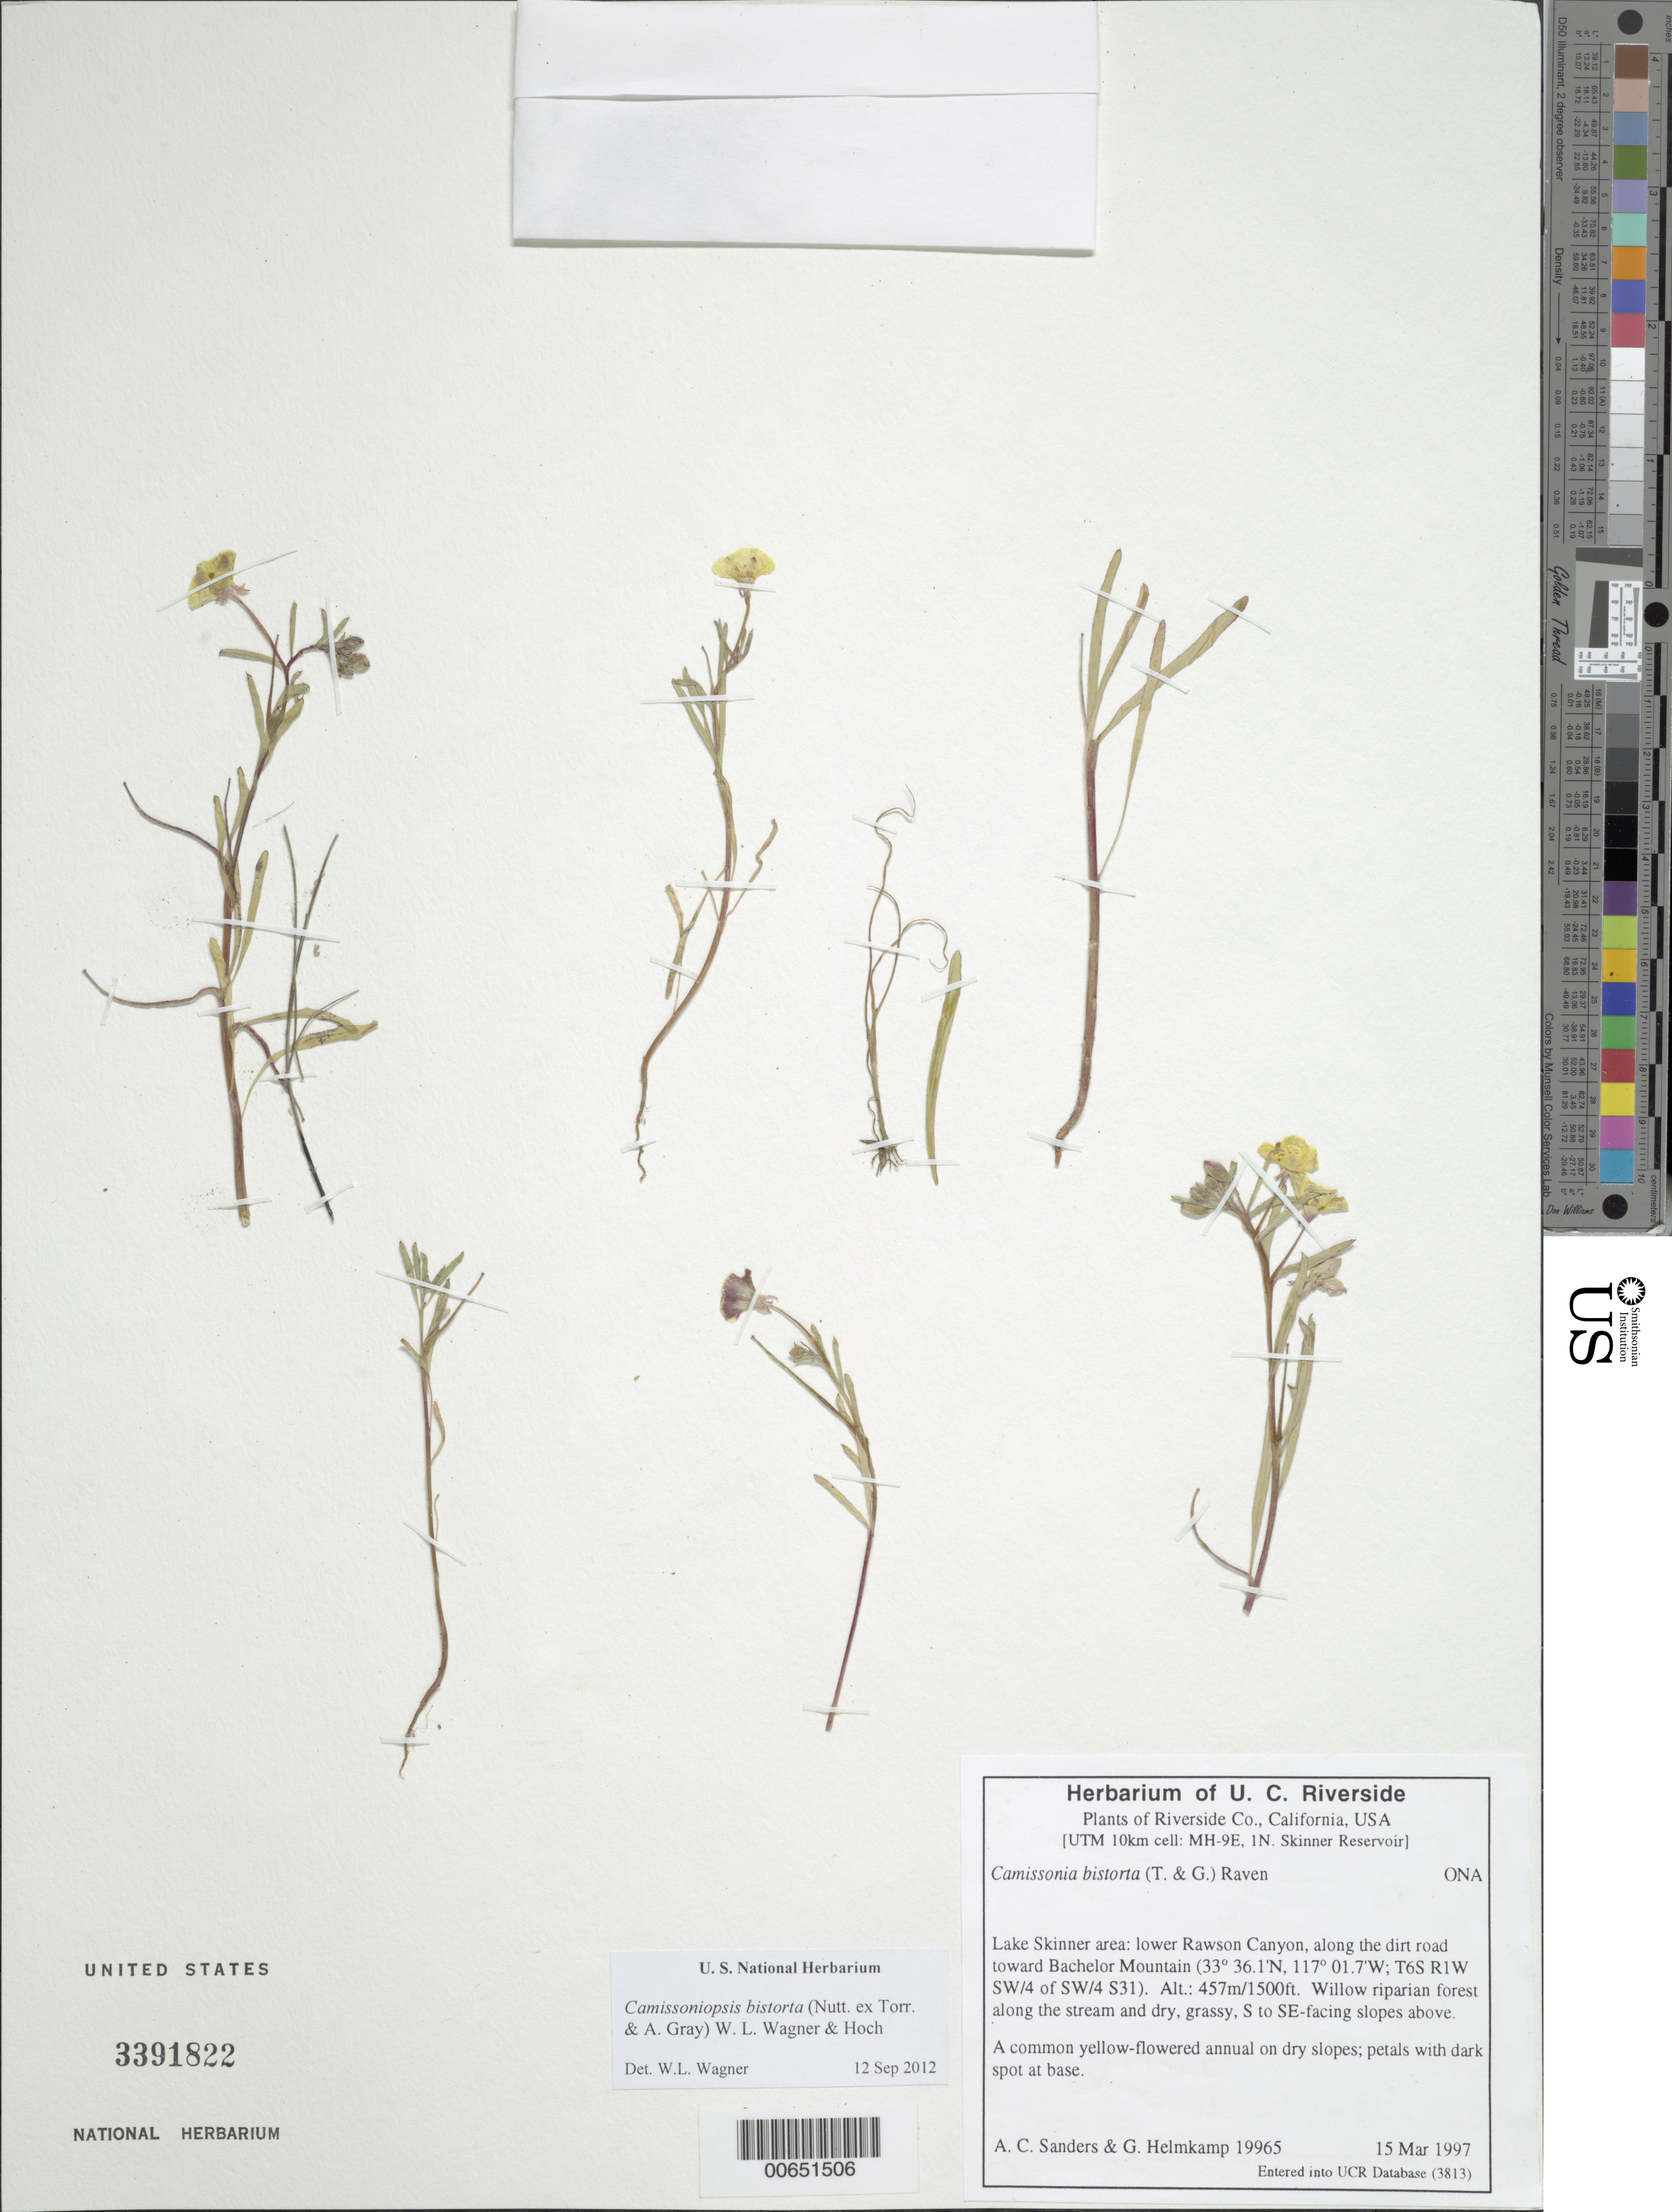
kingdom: Plantae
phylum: Tracheophyta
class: Magnoliopsida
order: Myrtales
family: Onagraceae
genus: Camissoniopsis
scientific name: Camissoniopsis bistorta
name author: (Nutt. ex Torr. & A. Gray) W.L. Wagner & Hoch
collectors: A. Sanders & G. Helmkamp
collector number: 19965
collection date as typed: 15 Mar 1997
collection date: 1997-03-15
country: United States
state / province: California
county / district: Riverside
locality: Lake skinner, lower rawson canyon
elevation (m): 457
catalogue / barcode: US 3391822